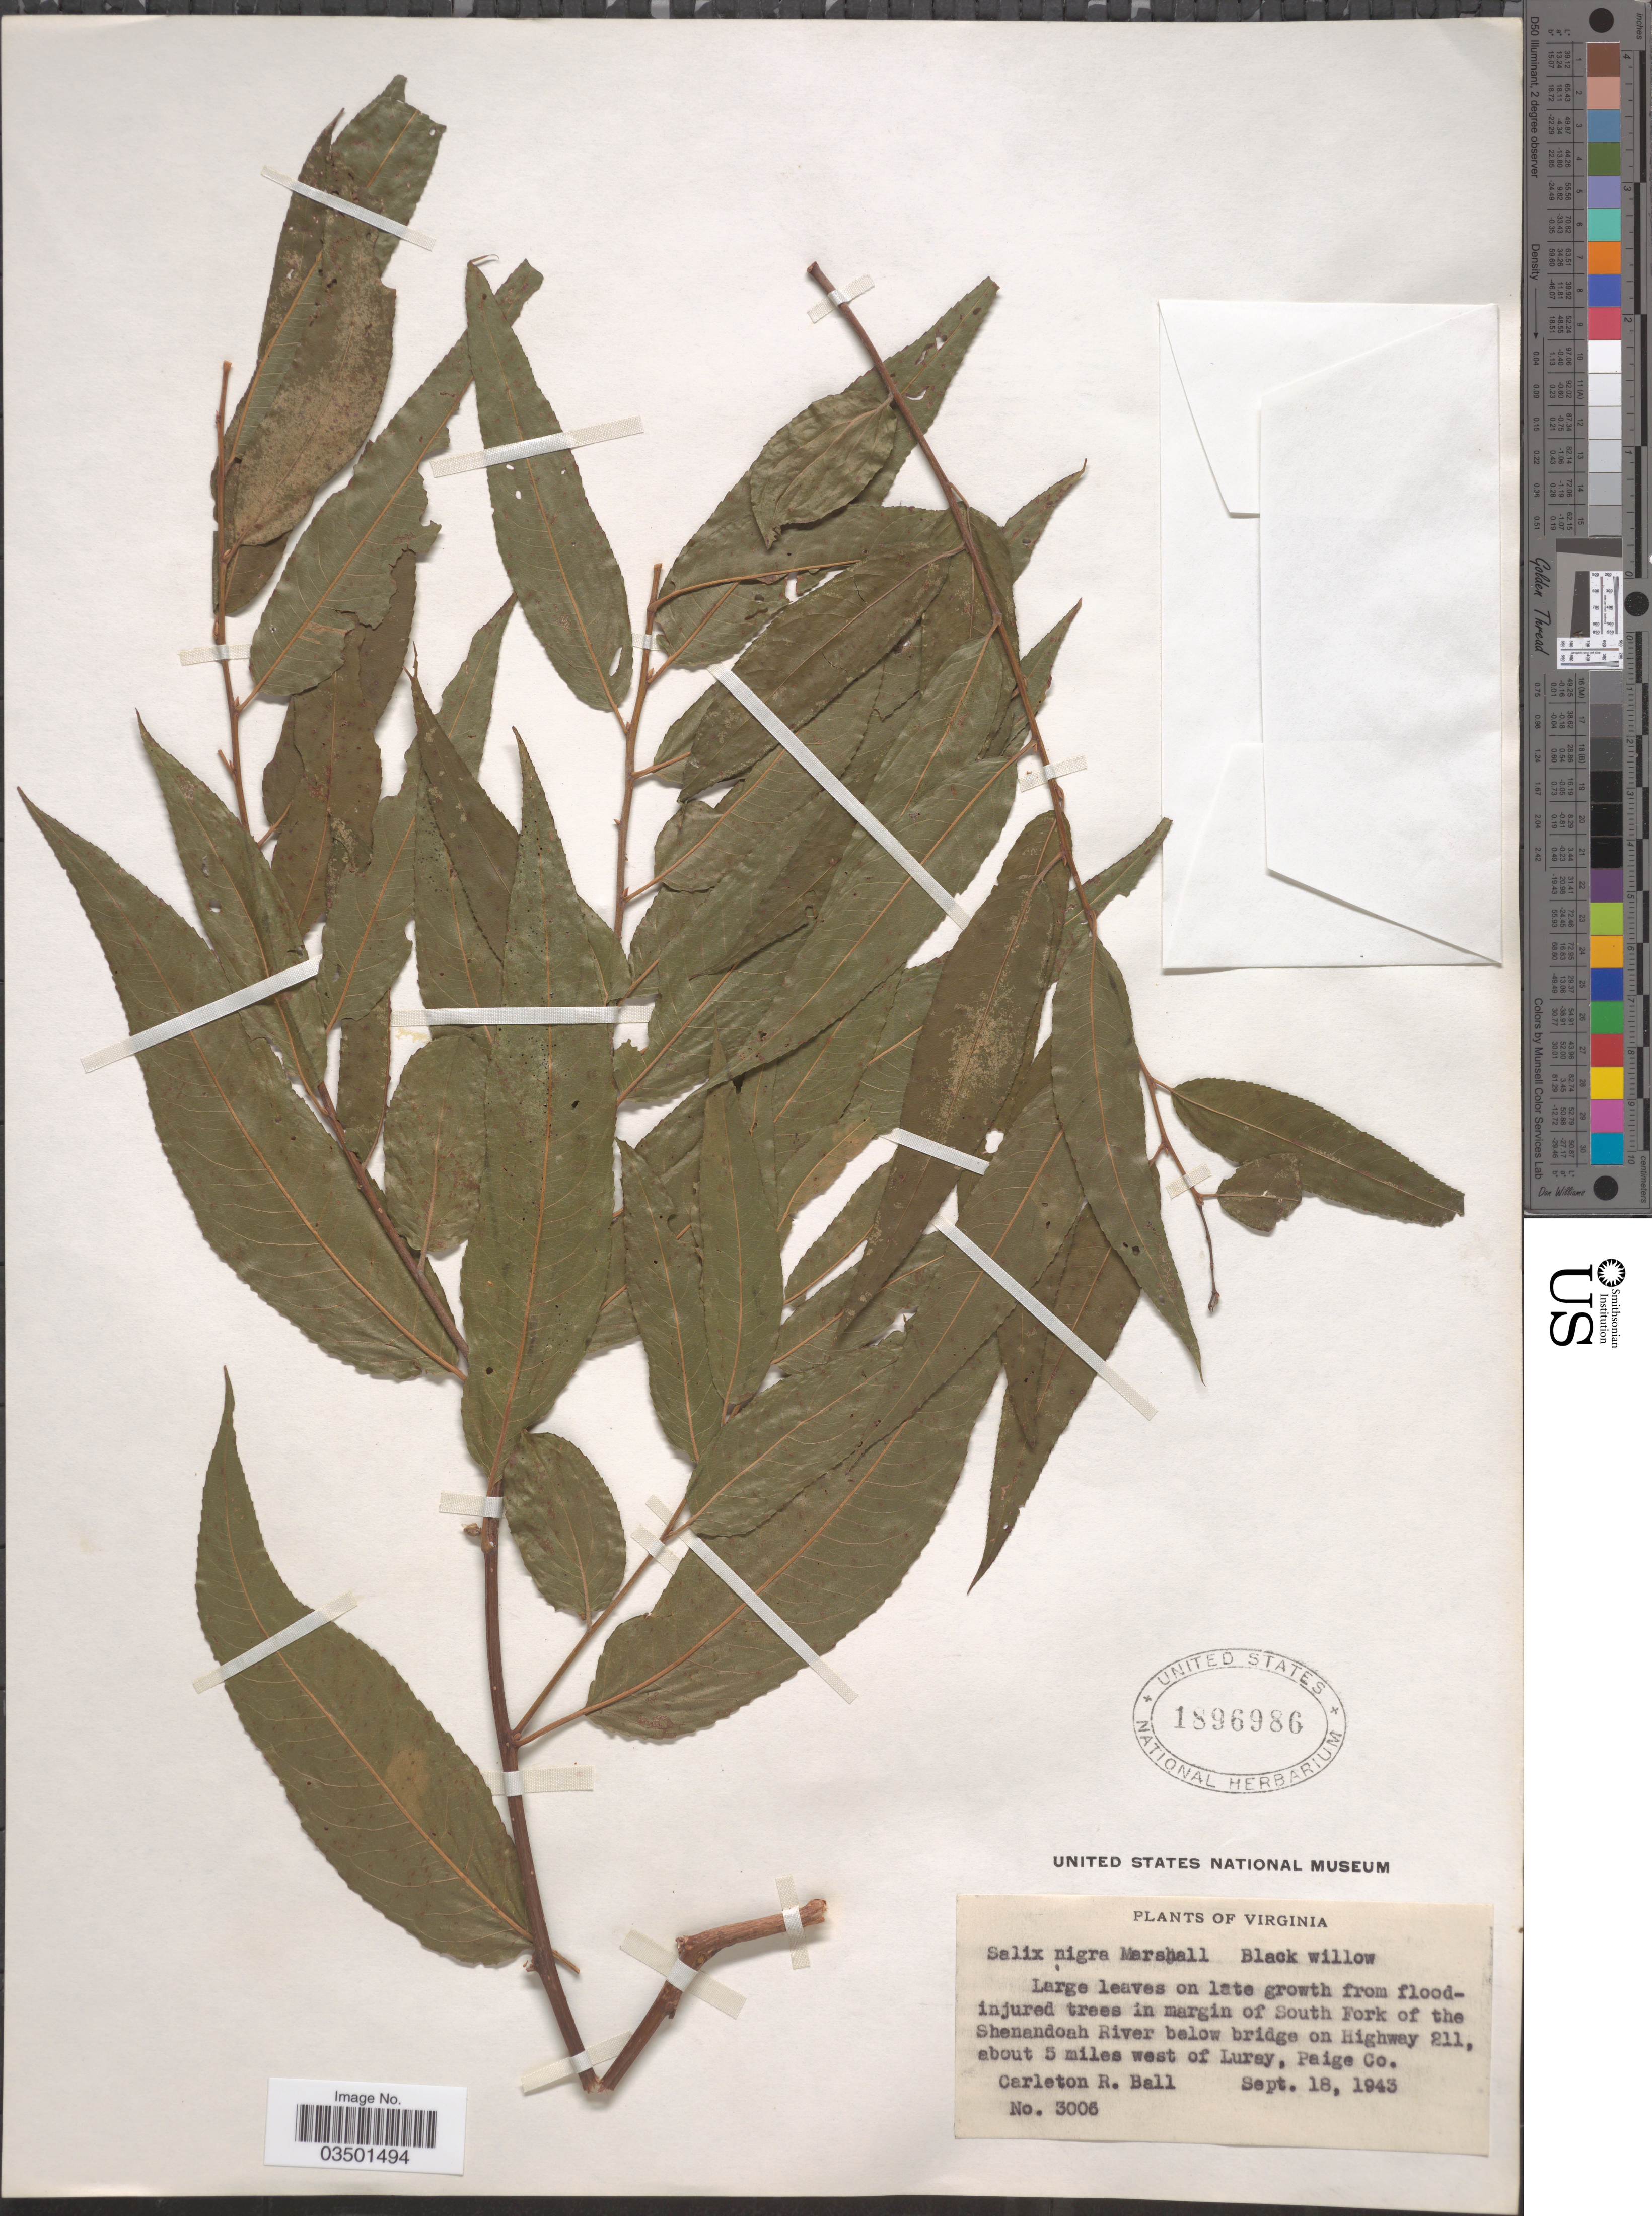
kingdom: Plantae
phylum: Tracheophyta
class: Magnoliopsida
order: Malpighiales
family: Salicaceae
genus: Salix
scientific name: Salix nigra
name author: Marshall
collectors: C. R. Ball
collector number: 3006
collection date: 1943-09-18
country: United States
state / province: Virginia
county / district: Rappahannock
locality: Large leaves on late growth from flood-injured trees in margin of South Fork of the Shenandoah River below ridge on Highway 211, about 5 miles west of Luray, Paige Co.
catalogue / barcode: US 1896986